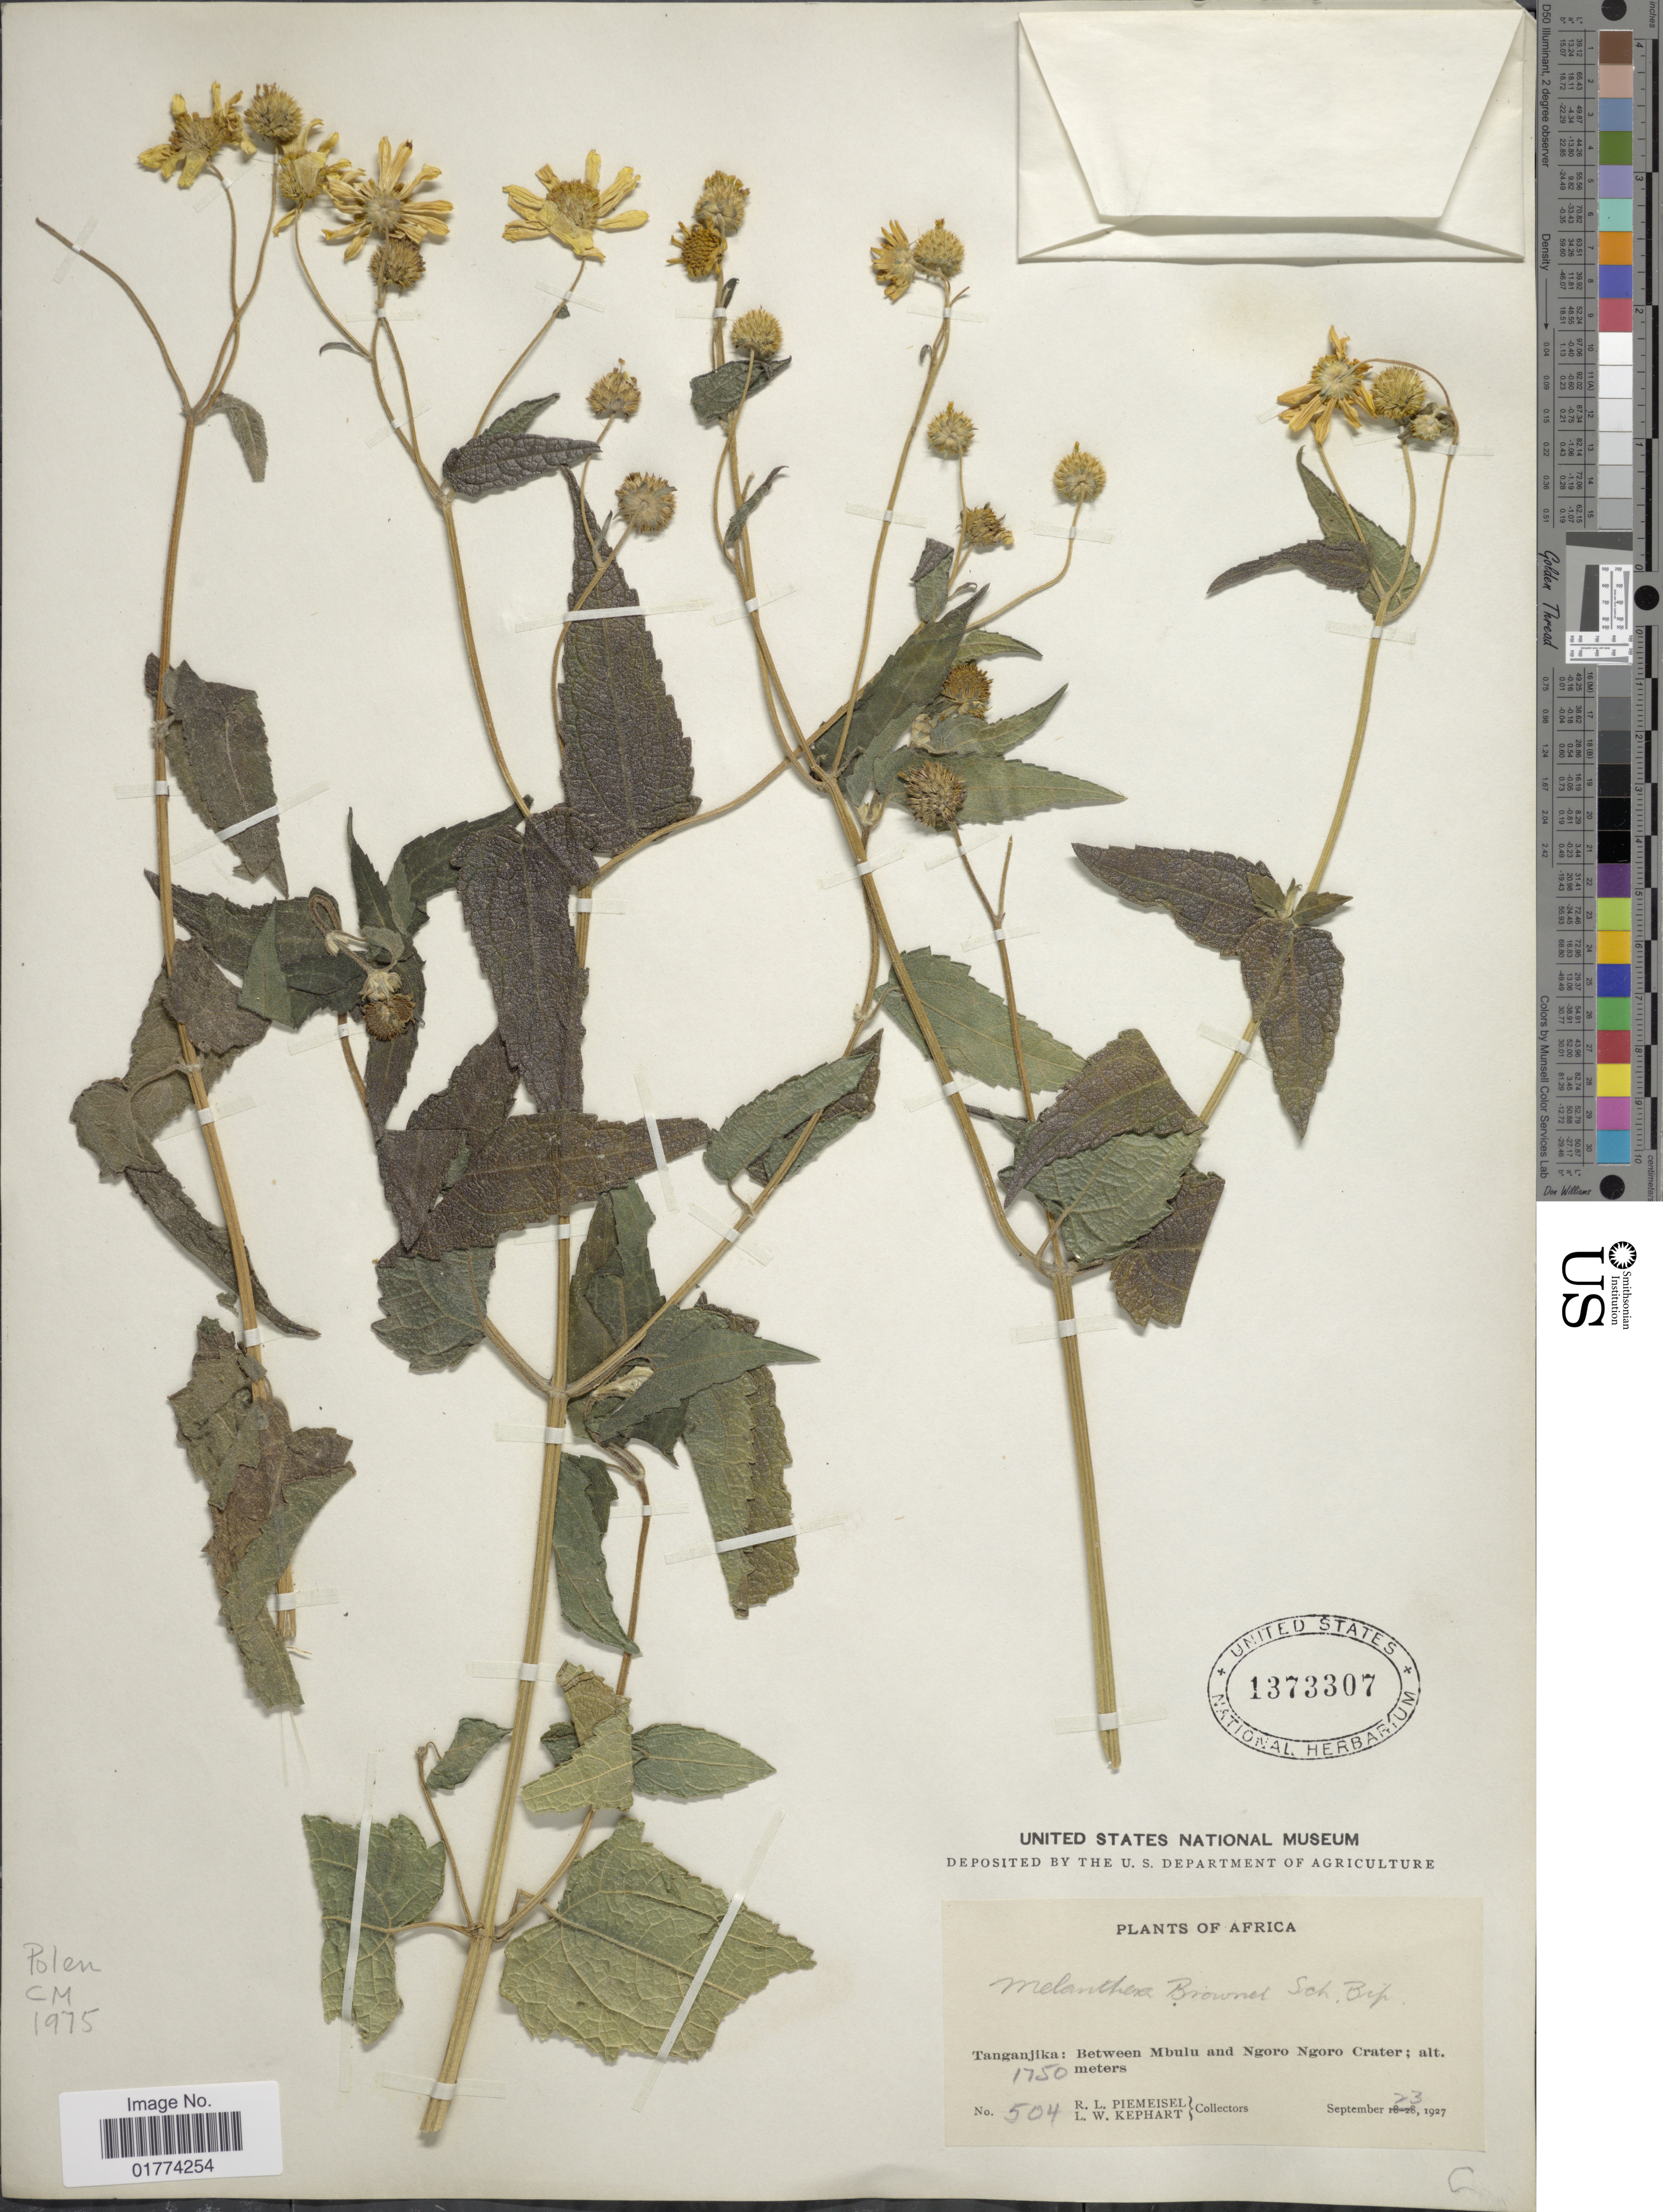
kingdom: Plantae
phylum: Tracheophyta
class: Magnoliopsida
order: Asterales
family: Asteraceae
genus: Melanthera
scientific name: Melanthera scandens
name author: (Schumach. & Thonn.) Brenan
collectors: R. L. Piemeisel & L. W. Kephart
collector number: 504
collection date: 1927-09-23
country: Tanzania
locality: Between Mbulu and Ngoro Ngoro Crater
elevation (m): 1750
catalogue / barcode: US 1373307